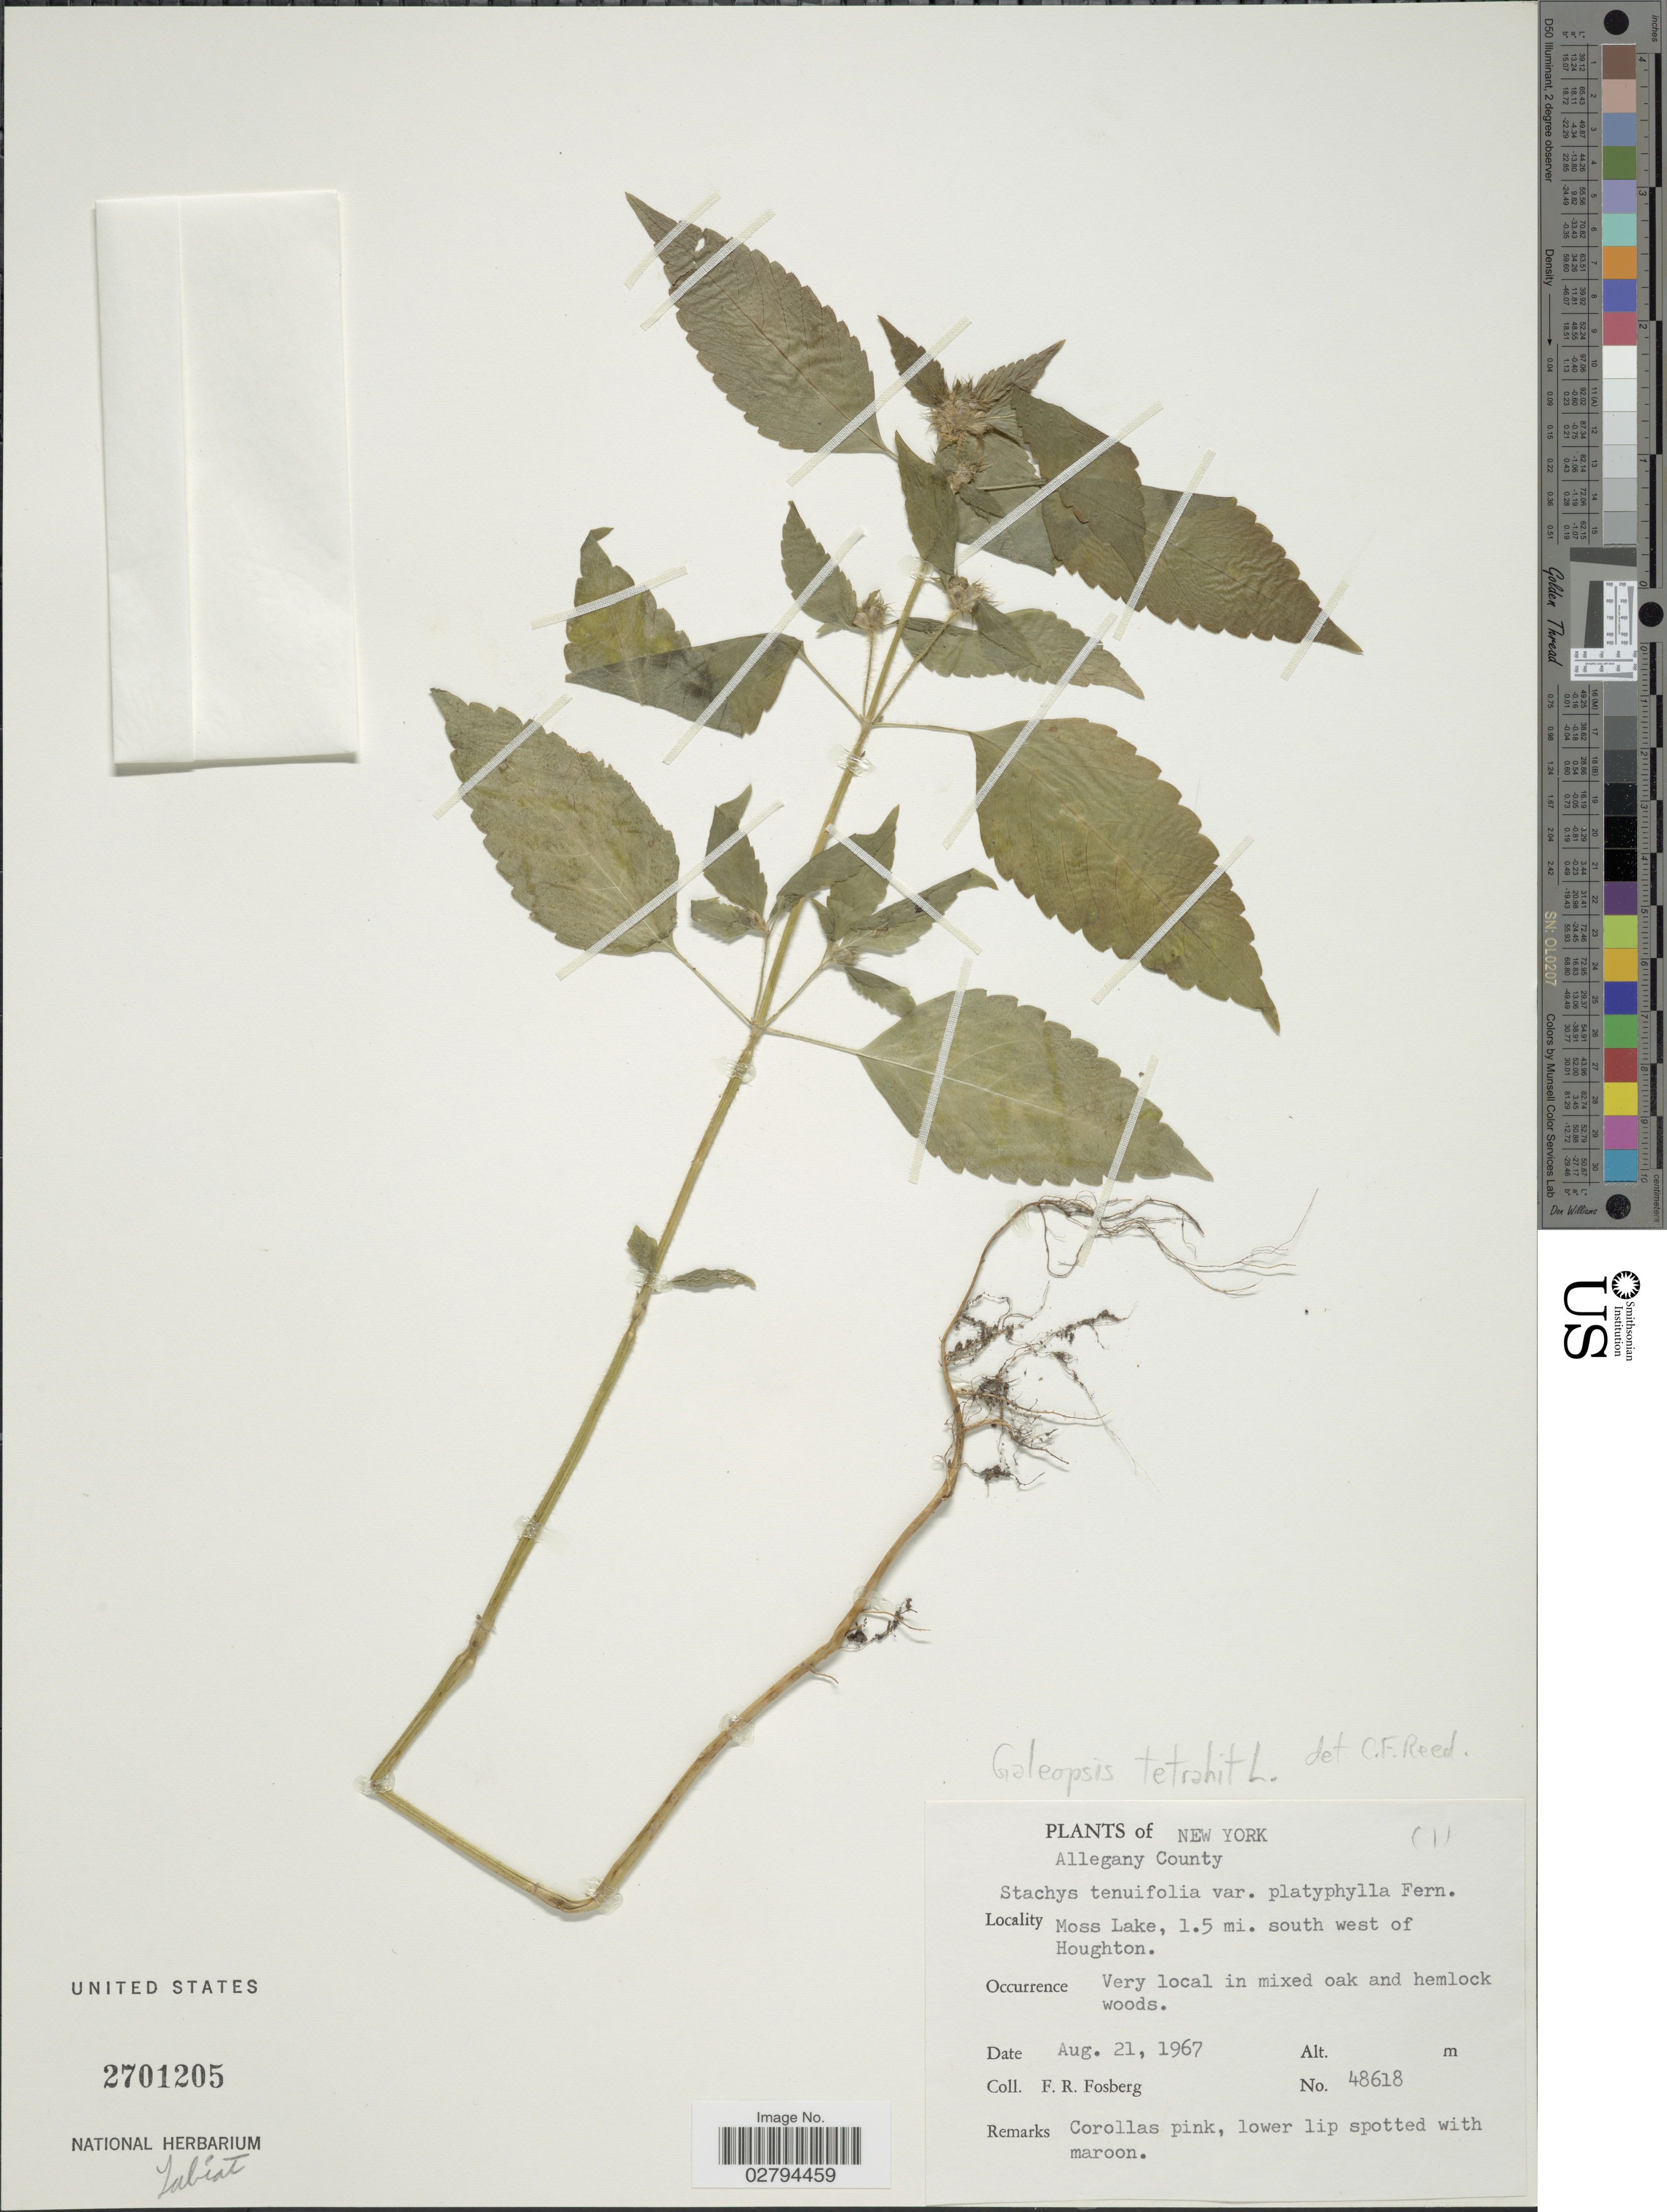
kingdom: Plantae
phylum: Tracheophyta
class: Magnoliopsida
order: Lamiales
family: Lamiaceae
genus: Galeopsis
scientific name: Galeopsis tetrahit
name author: L.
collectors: F. R. Fosberg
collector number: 48618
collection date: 1967-08-21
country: United States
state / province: New York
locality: Allegany County. Moss Lake, 1.5 mi. south west of Houghton.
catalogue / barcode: US 2701205